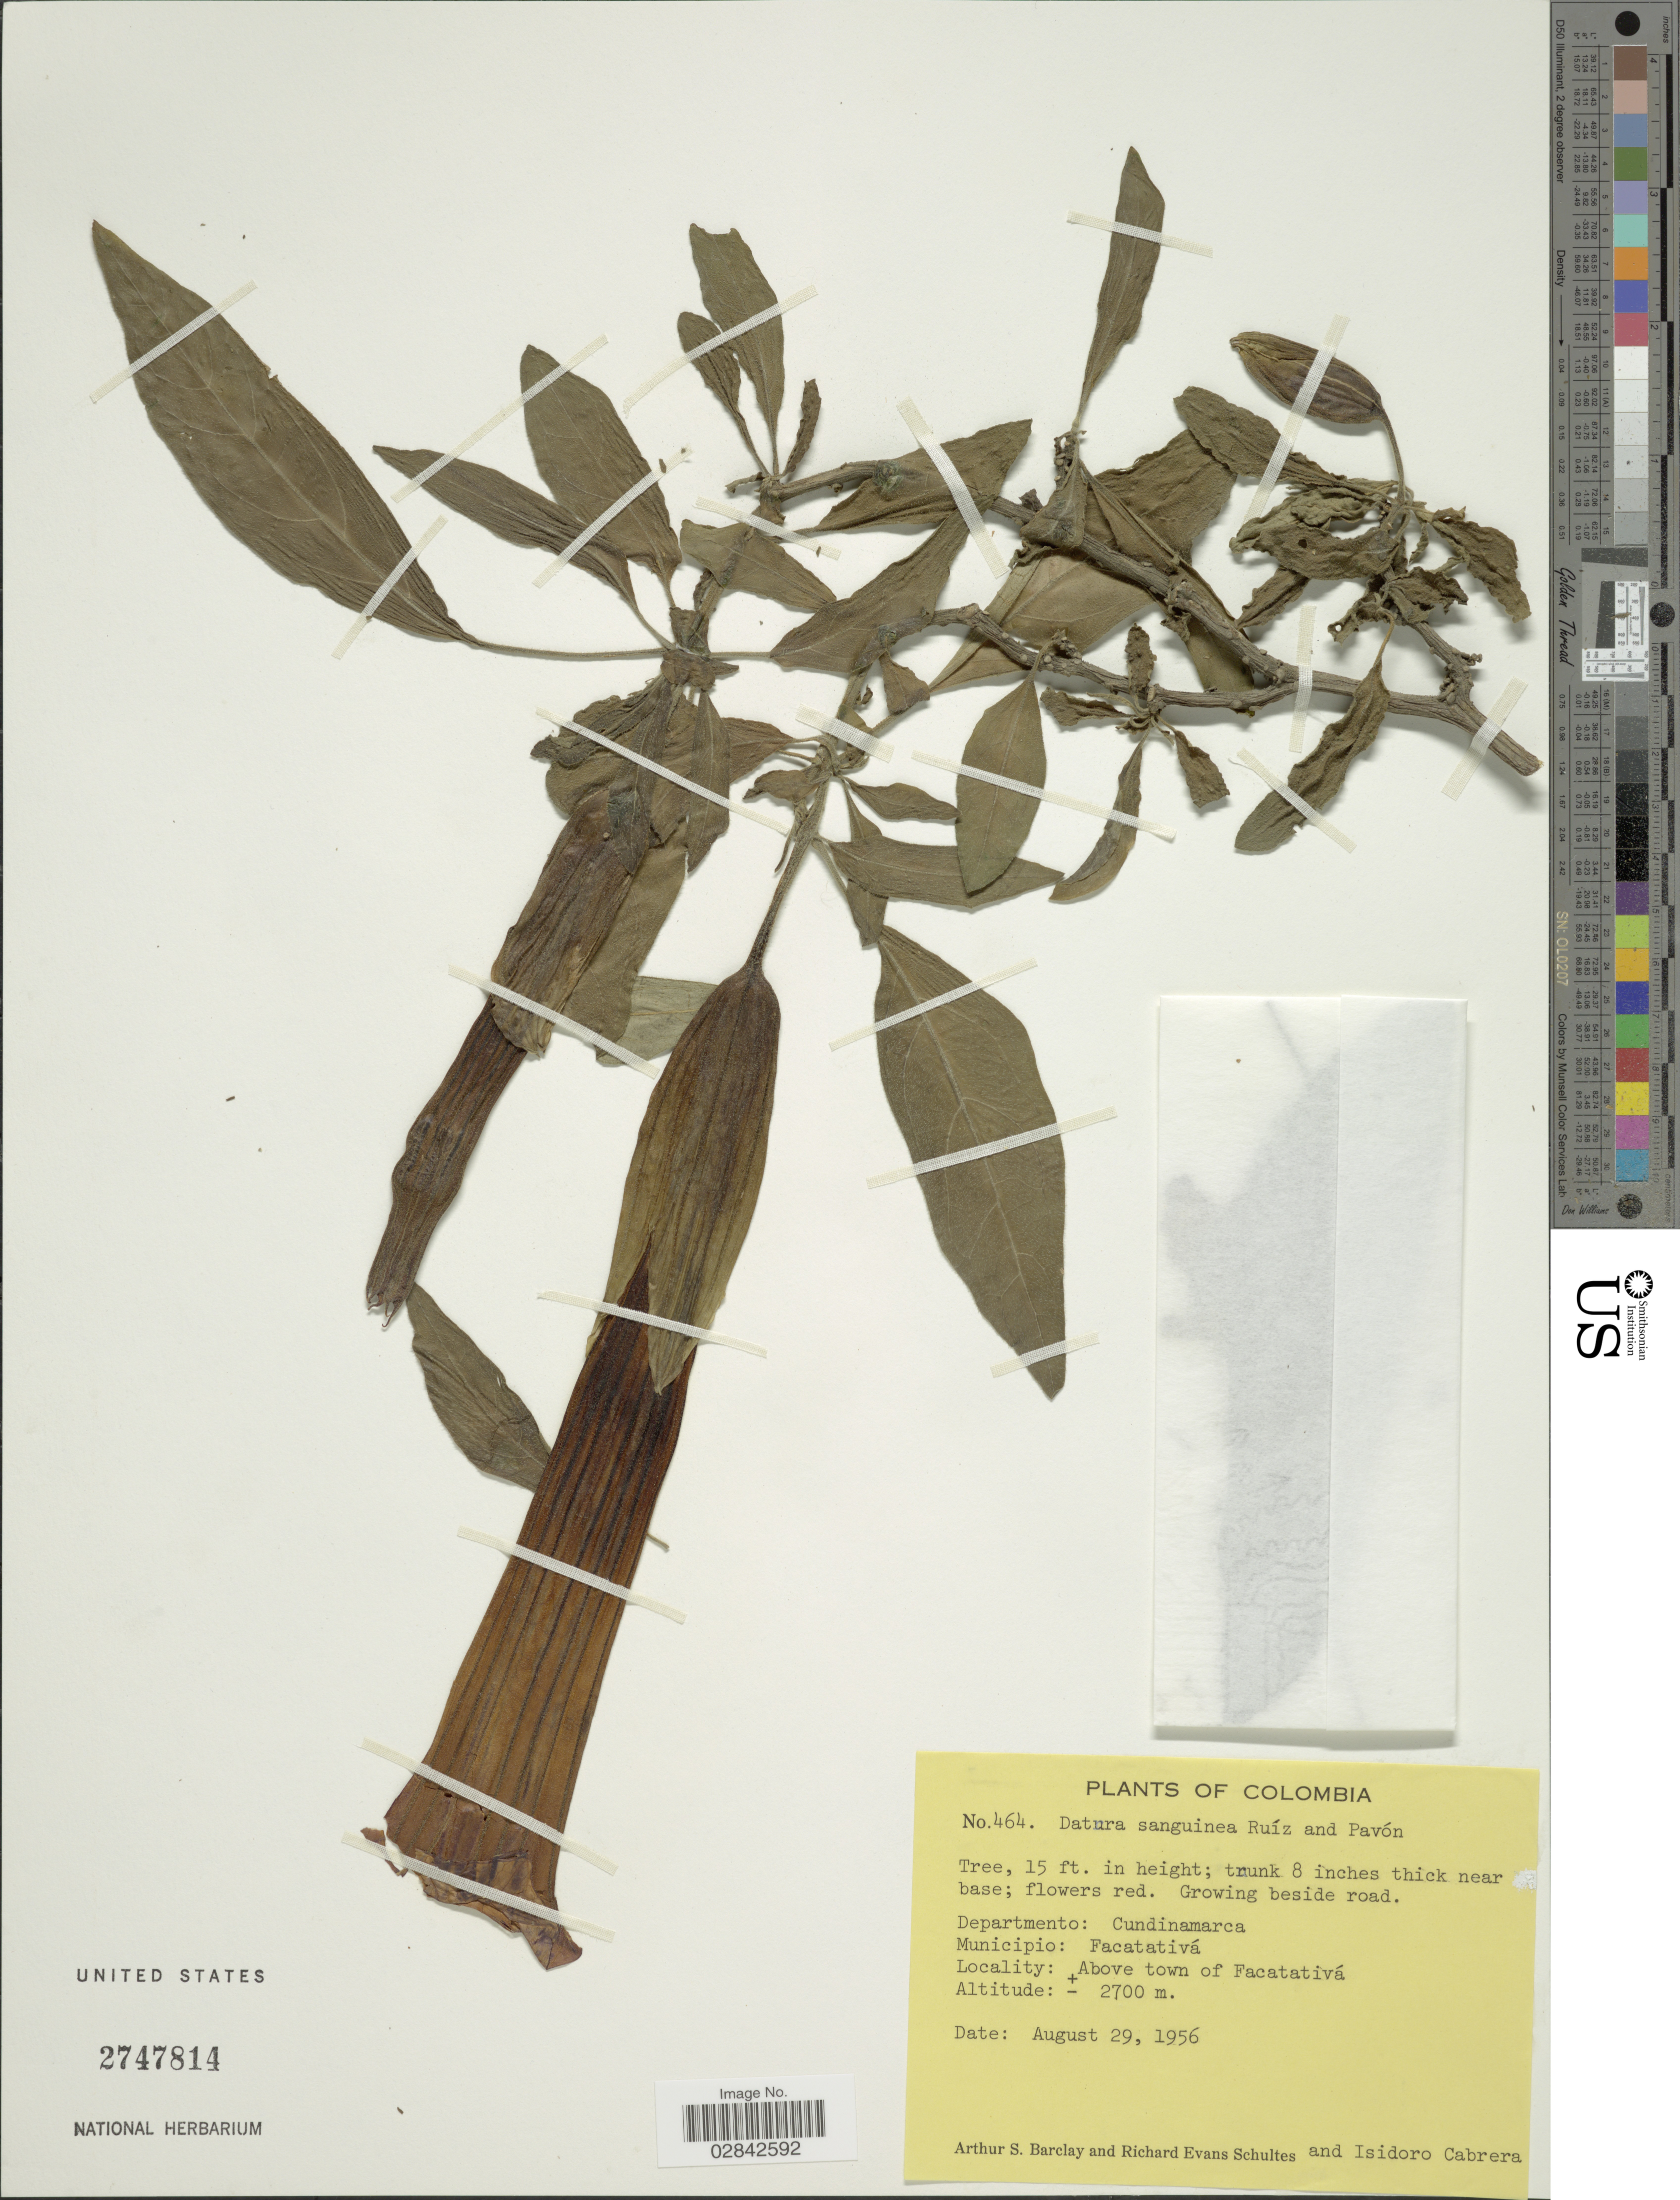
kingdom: Plantae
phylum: Tracheophyta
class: Magnoliopsida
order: Solanales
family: Solanaceae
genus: Brugmansia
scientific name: Brugmansia sanguinea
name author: (Ruiz & Pav.) D. Don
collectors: A. S. Barclay, R. E. Schultes & I. Cabrera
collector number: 464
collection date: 1956-08-29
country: Colombia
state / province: Cundinamarca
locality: Municipio: Facatativá. Above town of Facatativá.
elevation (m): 2700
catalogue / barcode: US 2747814